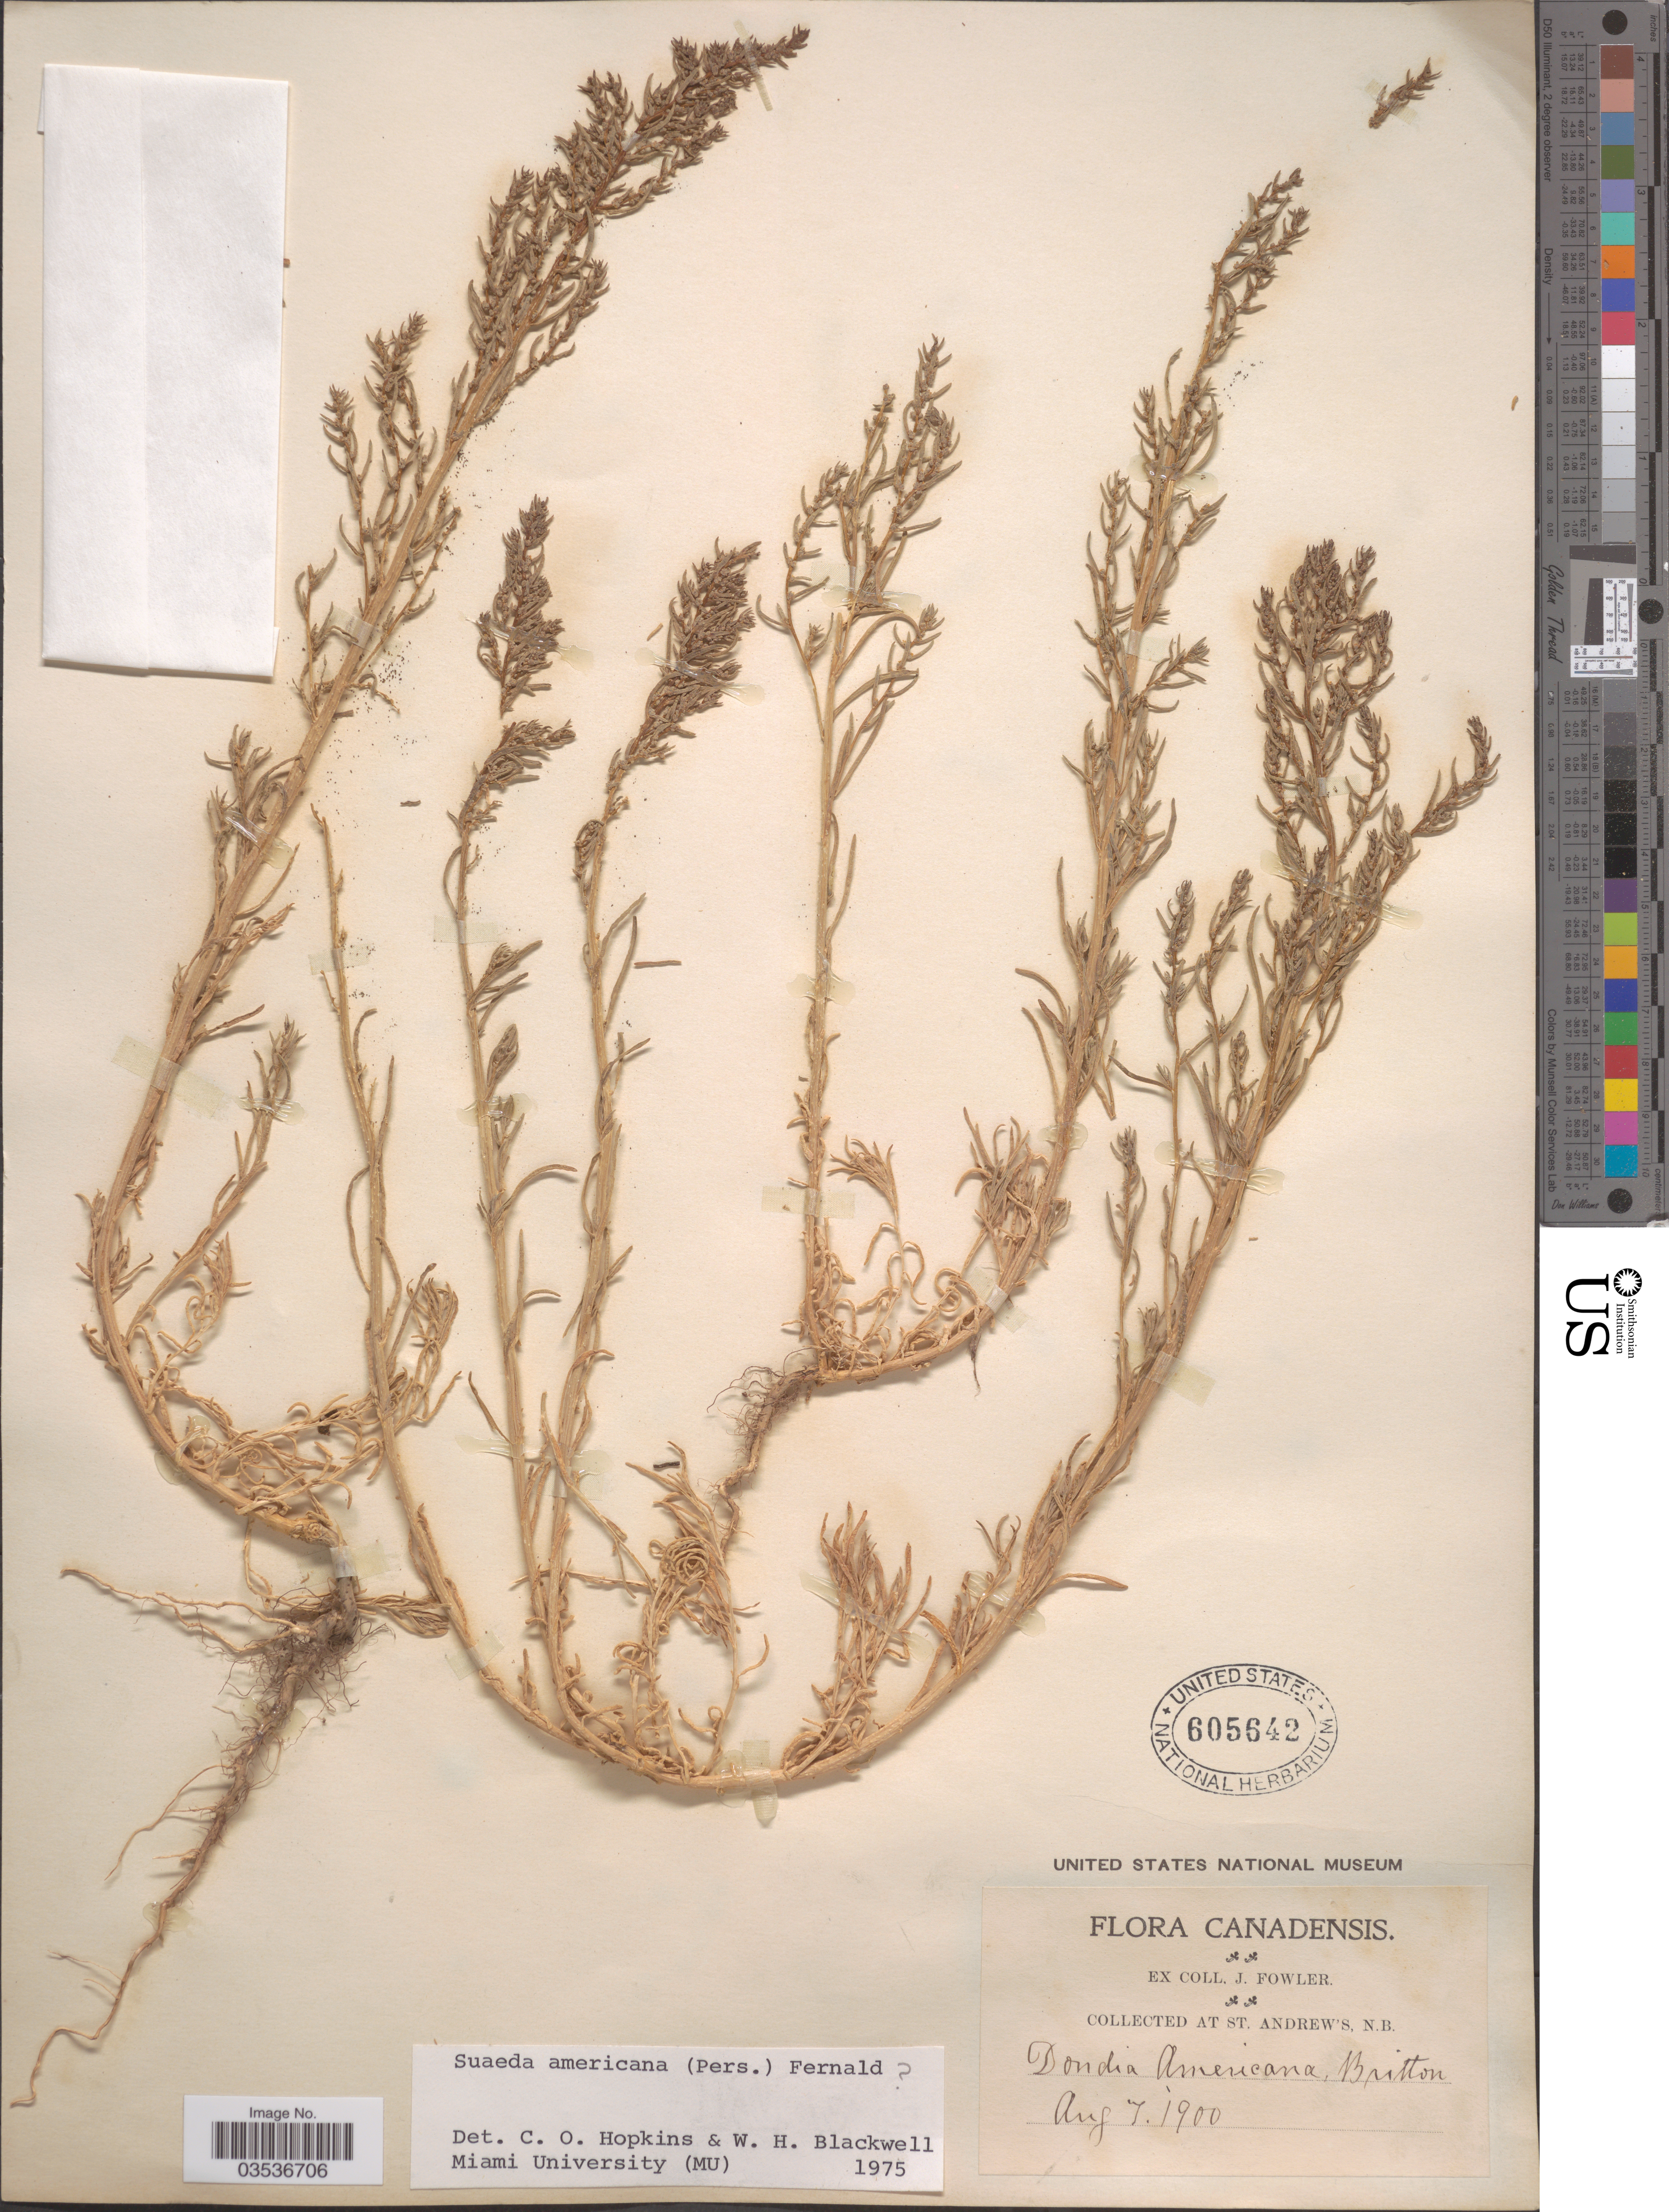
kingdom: Plantae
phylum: Tracheophyta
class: Magnoliopsida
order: Caryophyllales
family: Amaranthaceae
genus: Suaeda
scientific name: Suaeda americana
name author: (Pers.) Fernald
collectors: J. Fowler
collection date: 1900-08-07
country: Canada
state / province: New Brunswick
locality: At St. Andrew's.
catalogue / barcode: US 605642